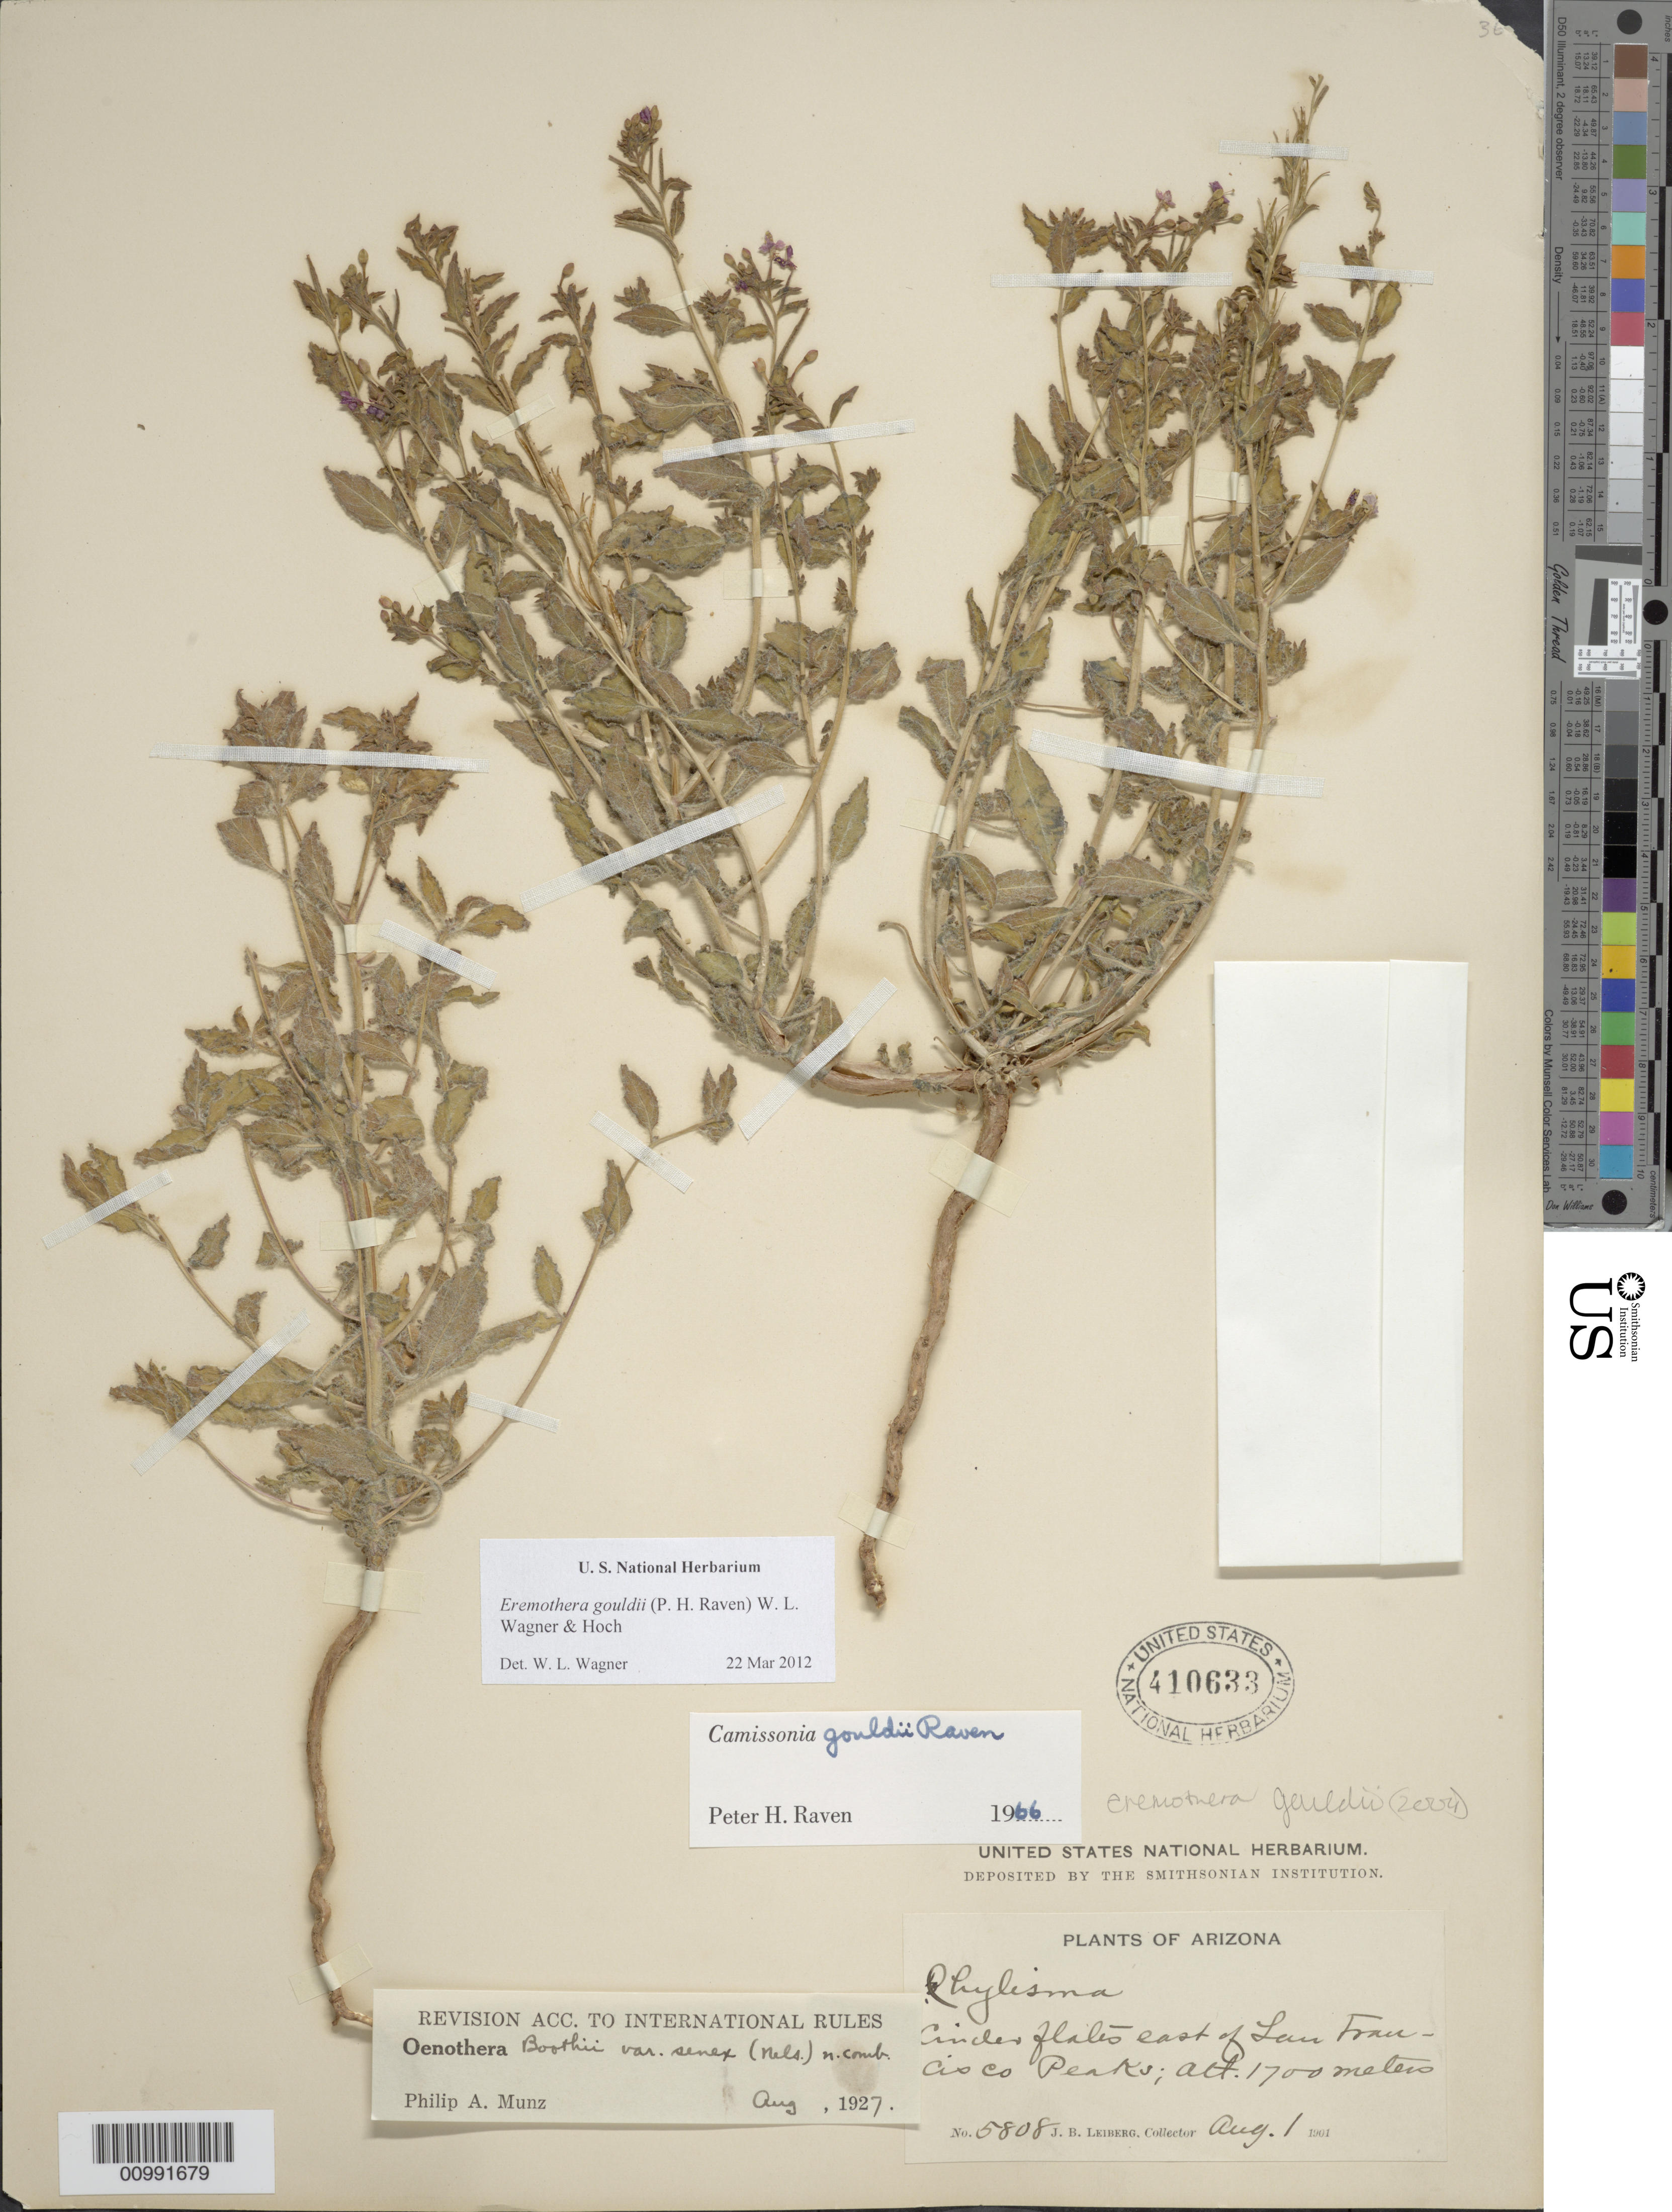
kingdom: Plantae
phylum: Tracheophyta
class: Magnoliopsida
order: Myrtales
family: Onagraceae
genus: Eremothera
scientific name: Eremothera gouldii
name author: (P.H. Raven) W.L. Wagner & Hoch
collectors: J. Leiberg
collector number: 5808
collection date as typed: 01 Aug 1901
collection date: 1901-08-01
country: United States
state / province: Arizona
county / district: Greenlee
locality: Cinder Flats east of San Francisco Mountains.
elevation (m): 1700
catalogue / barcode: US 410633